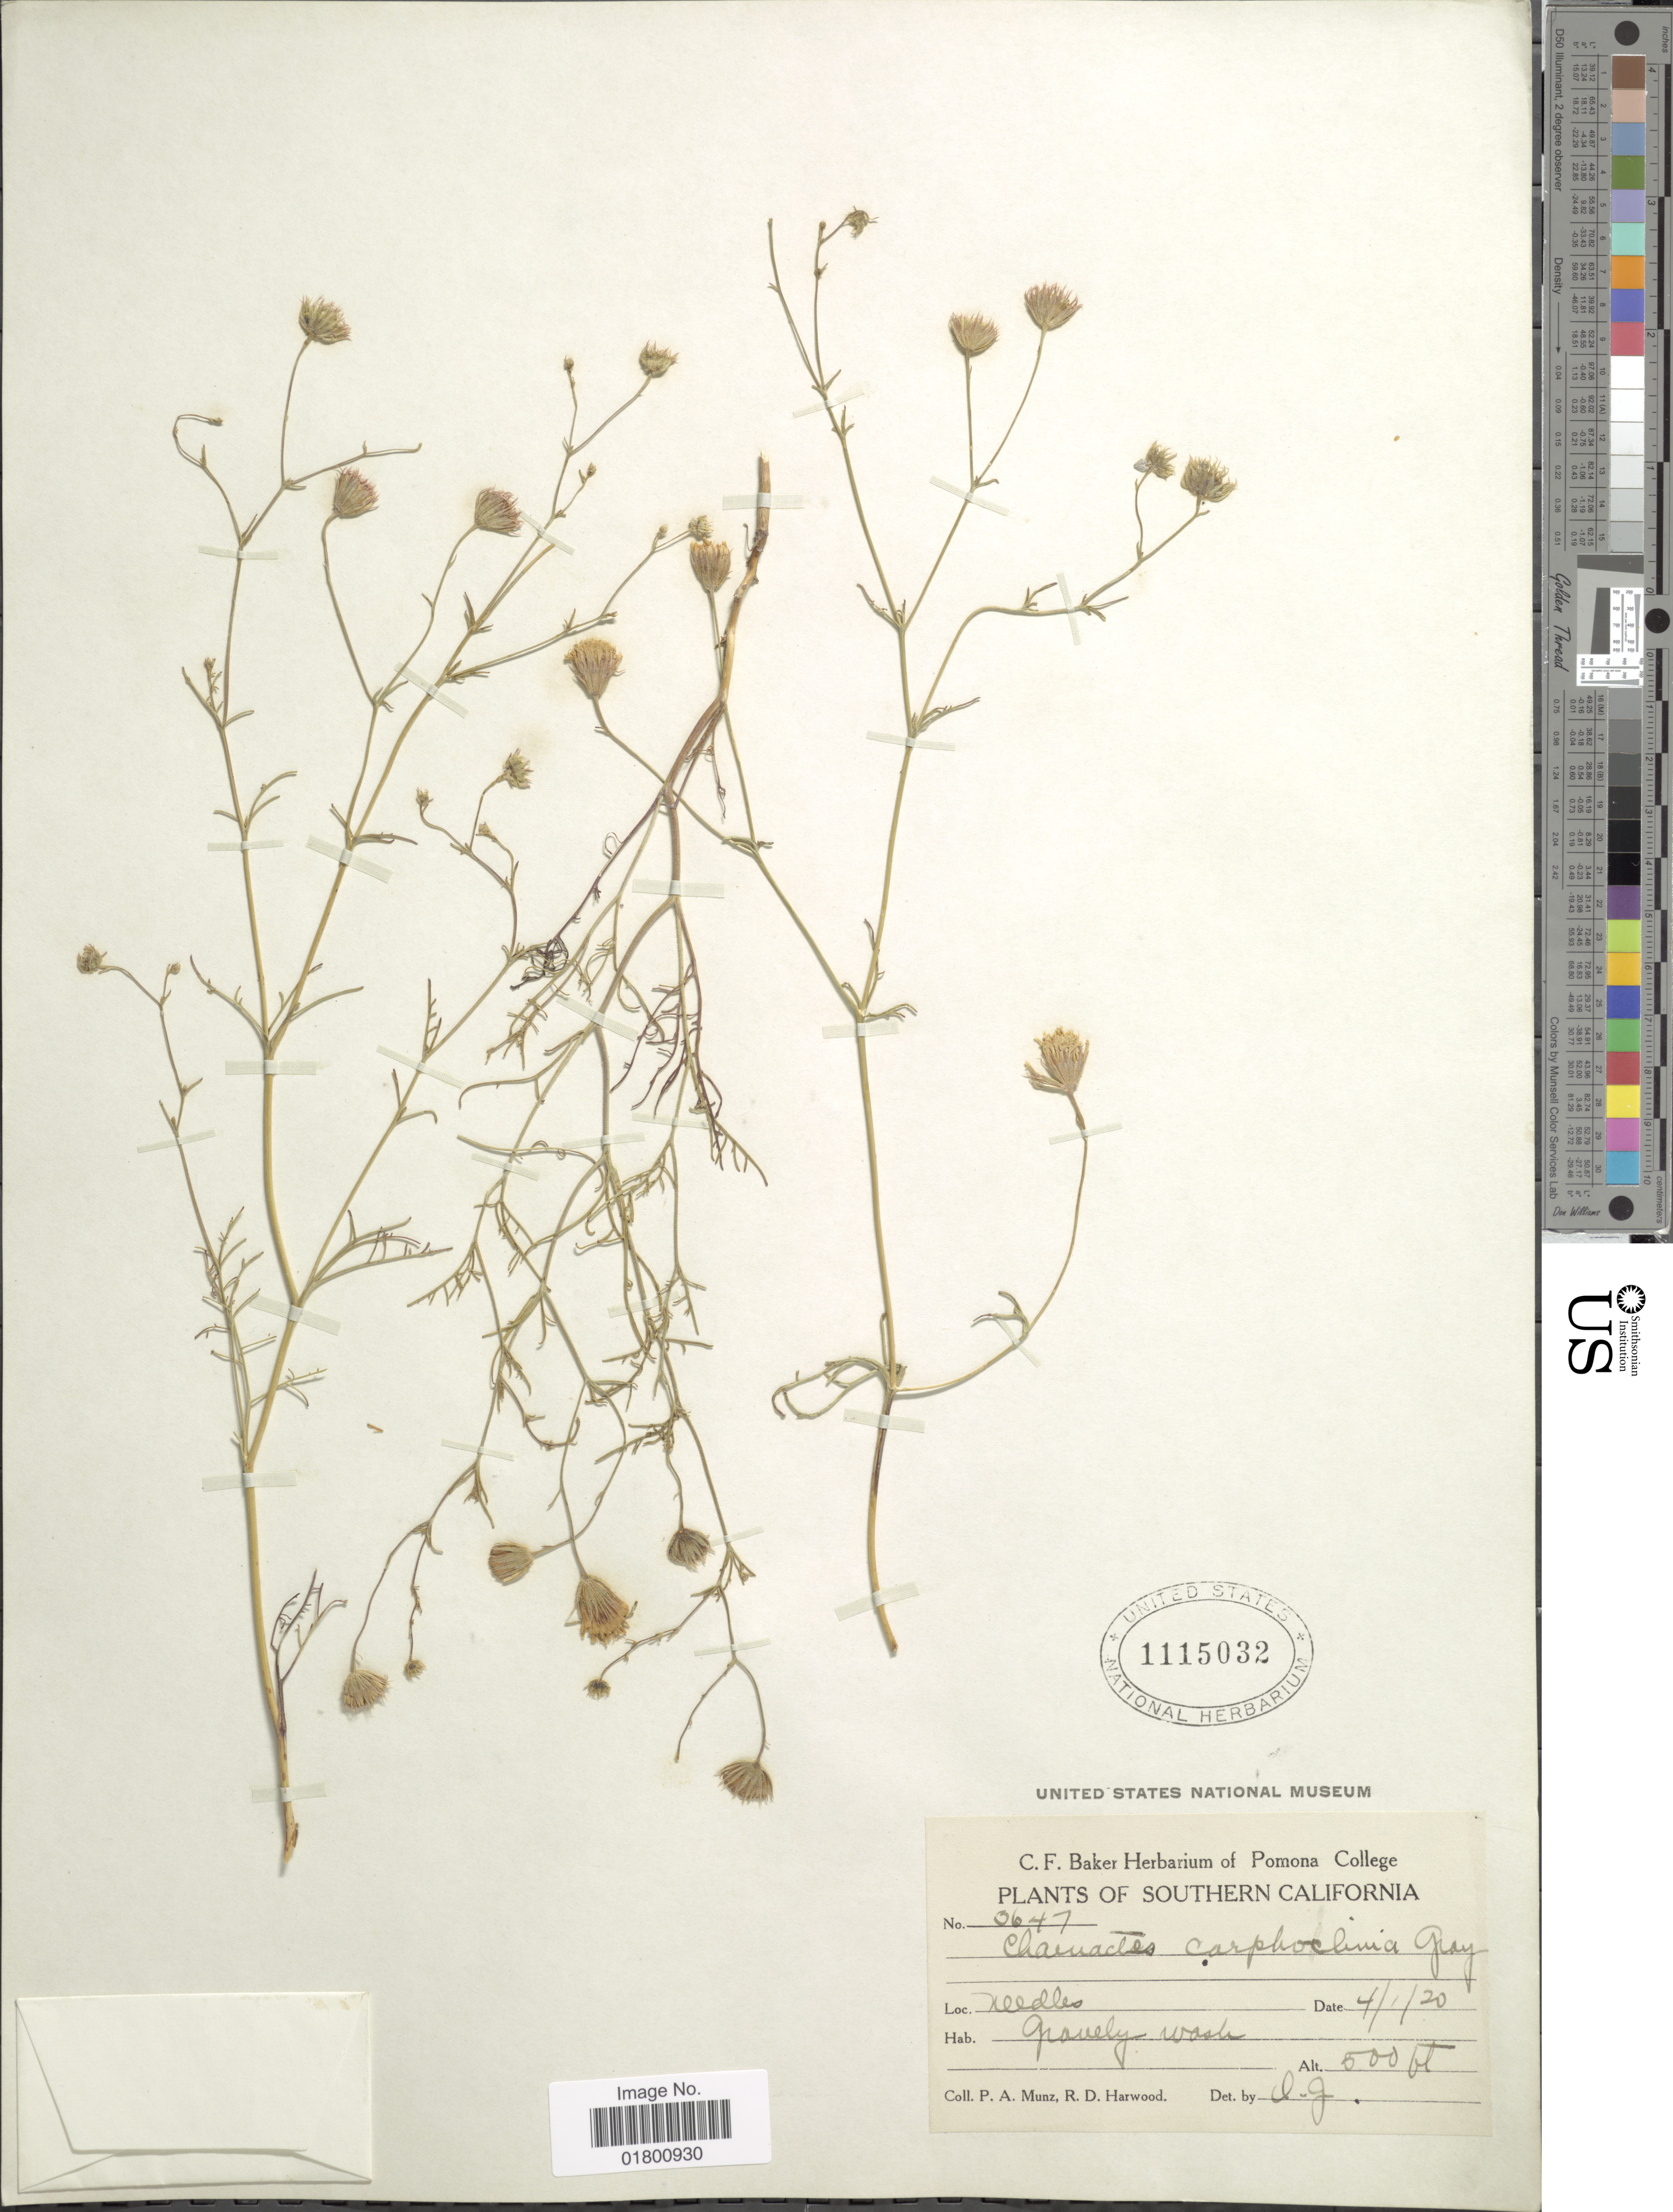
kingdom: Plantae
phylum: Tracheophyta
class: Magnoliopsida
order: Asterales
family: Asteraceae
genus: Chaenactis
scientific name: Chaenactis carphoclinia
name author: A. Gray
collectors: P. A. Munz & R. Harwood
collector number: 0647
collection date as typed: Transcribed d/m/y: 1/4/20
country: United States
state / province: California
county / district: San Bernardino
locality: Southern California, Needles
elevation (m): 152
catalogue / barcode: US 1115032